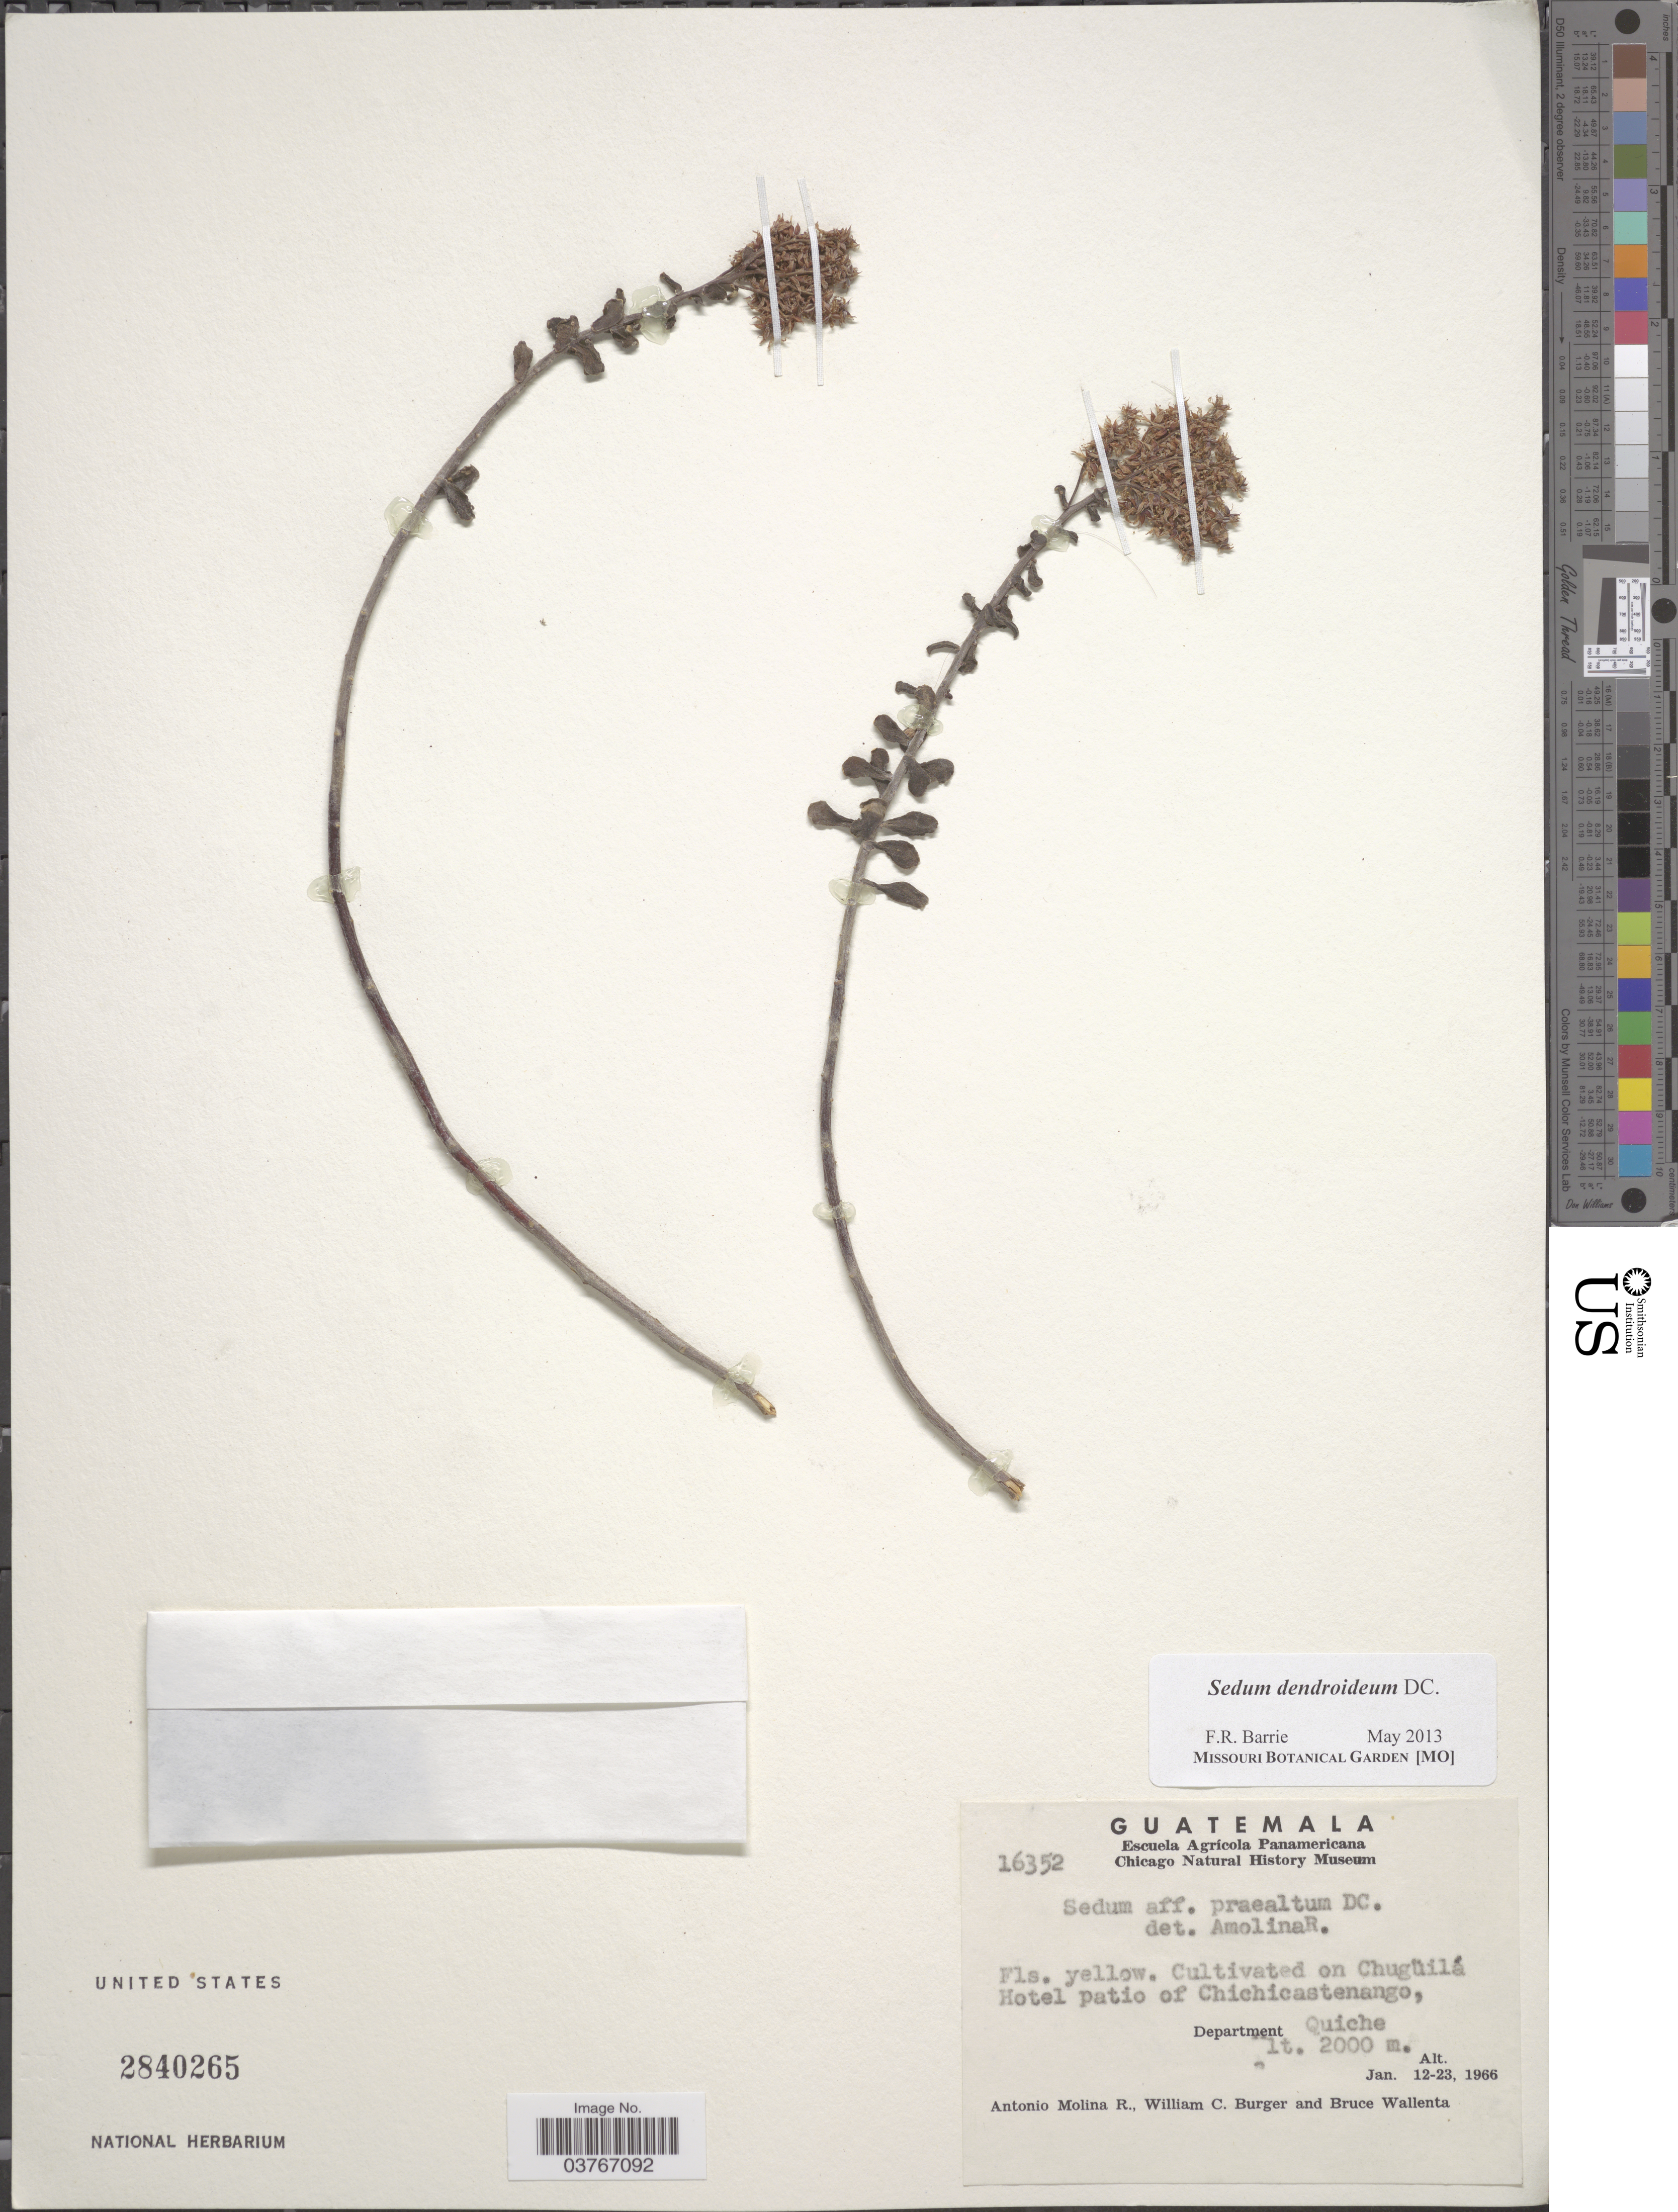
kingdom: Plantae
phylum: Tracheophyta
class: Magnoliopsida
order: Saxifragales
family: Crassulaceae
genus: Sedum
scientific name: Sedum dendroideum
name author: Moc. & Sessé ex DC.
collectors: A. Molina R., W. Burger & B. Wallenta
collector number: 16352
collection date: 1966-01-12/1966-01-23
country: Guatemala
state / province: El Quiche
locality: Cultivated on Chugüilá Hotel patio of Chichicastenango, Department Quiche.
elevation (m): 2000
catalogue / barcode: US 2840265